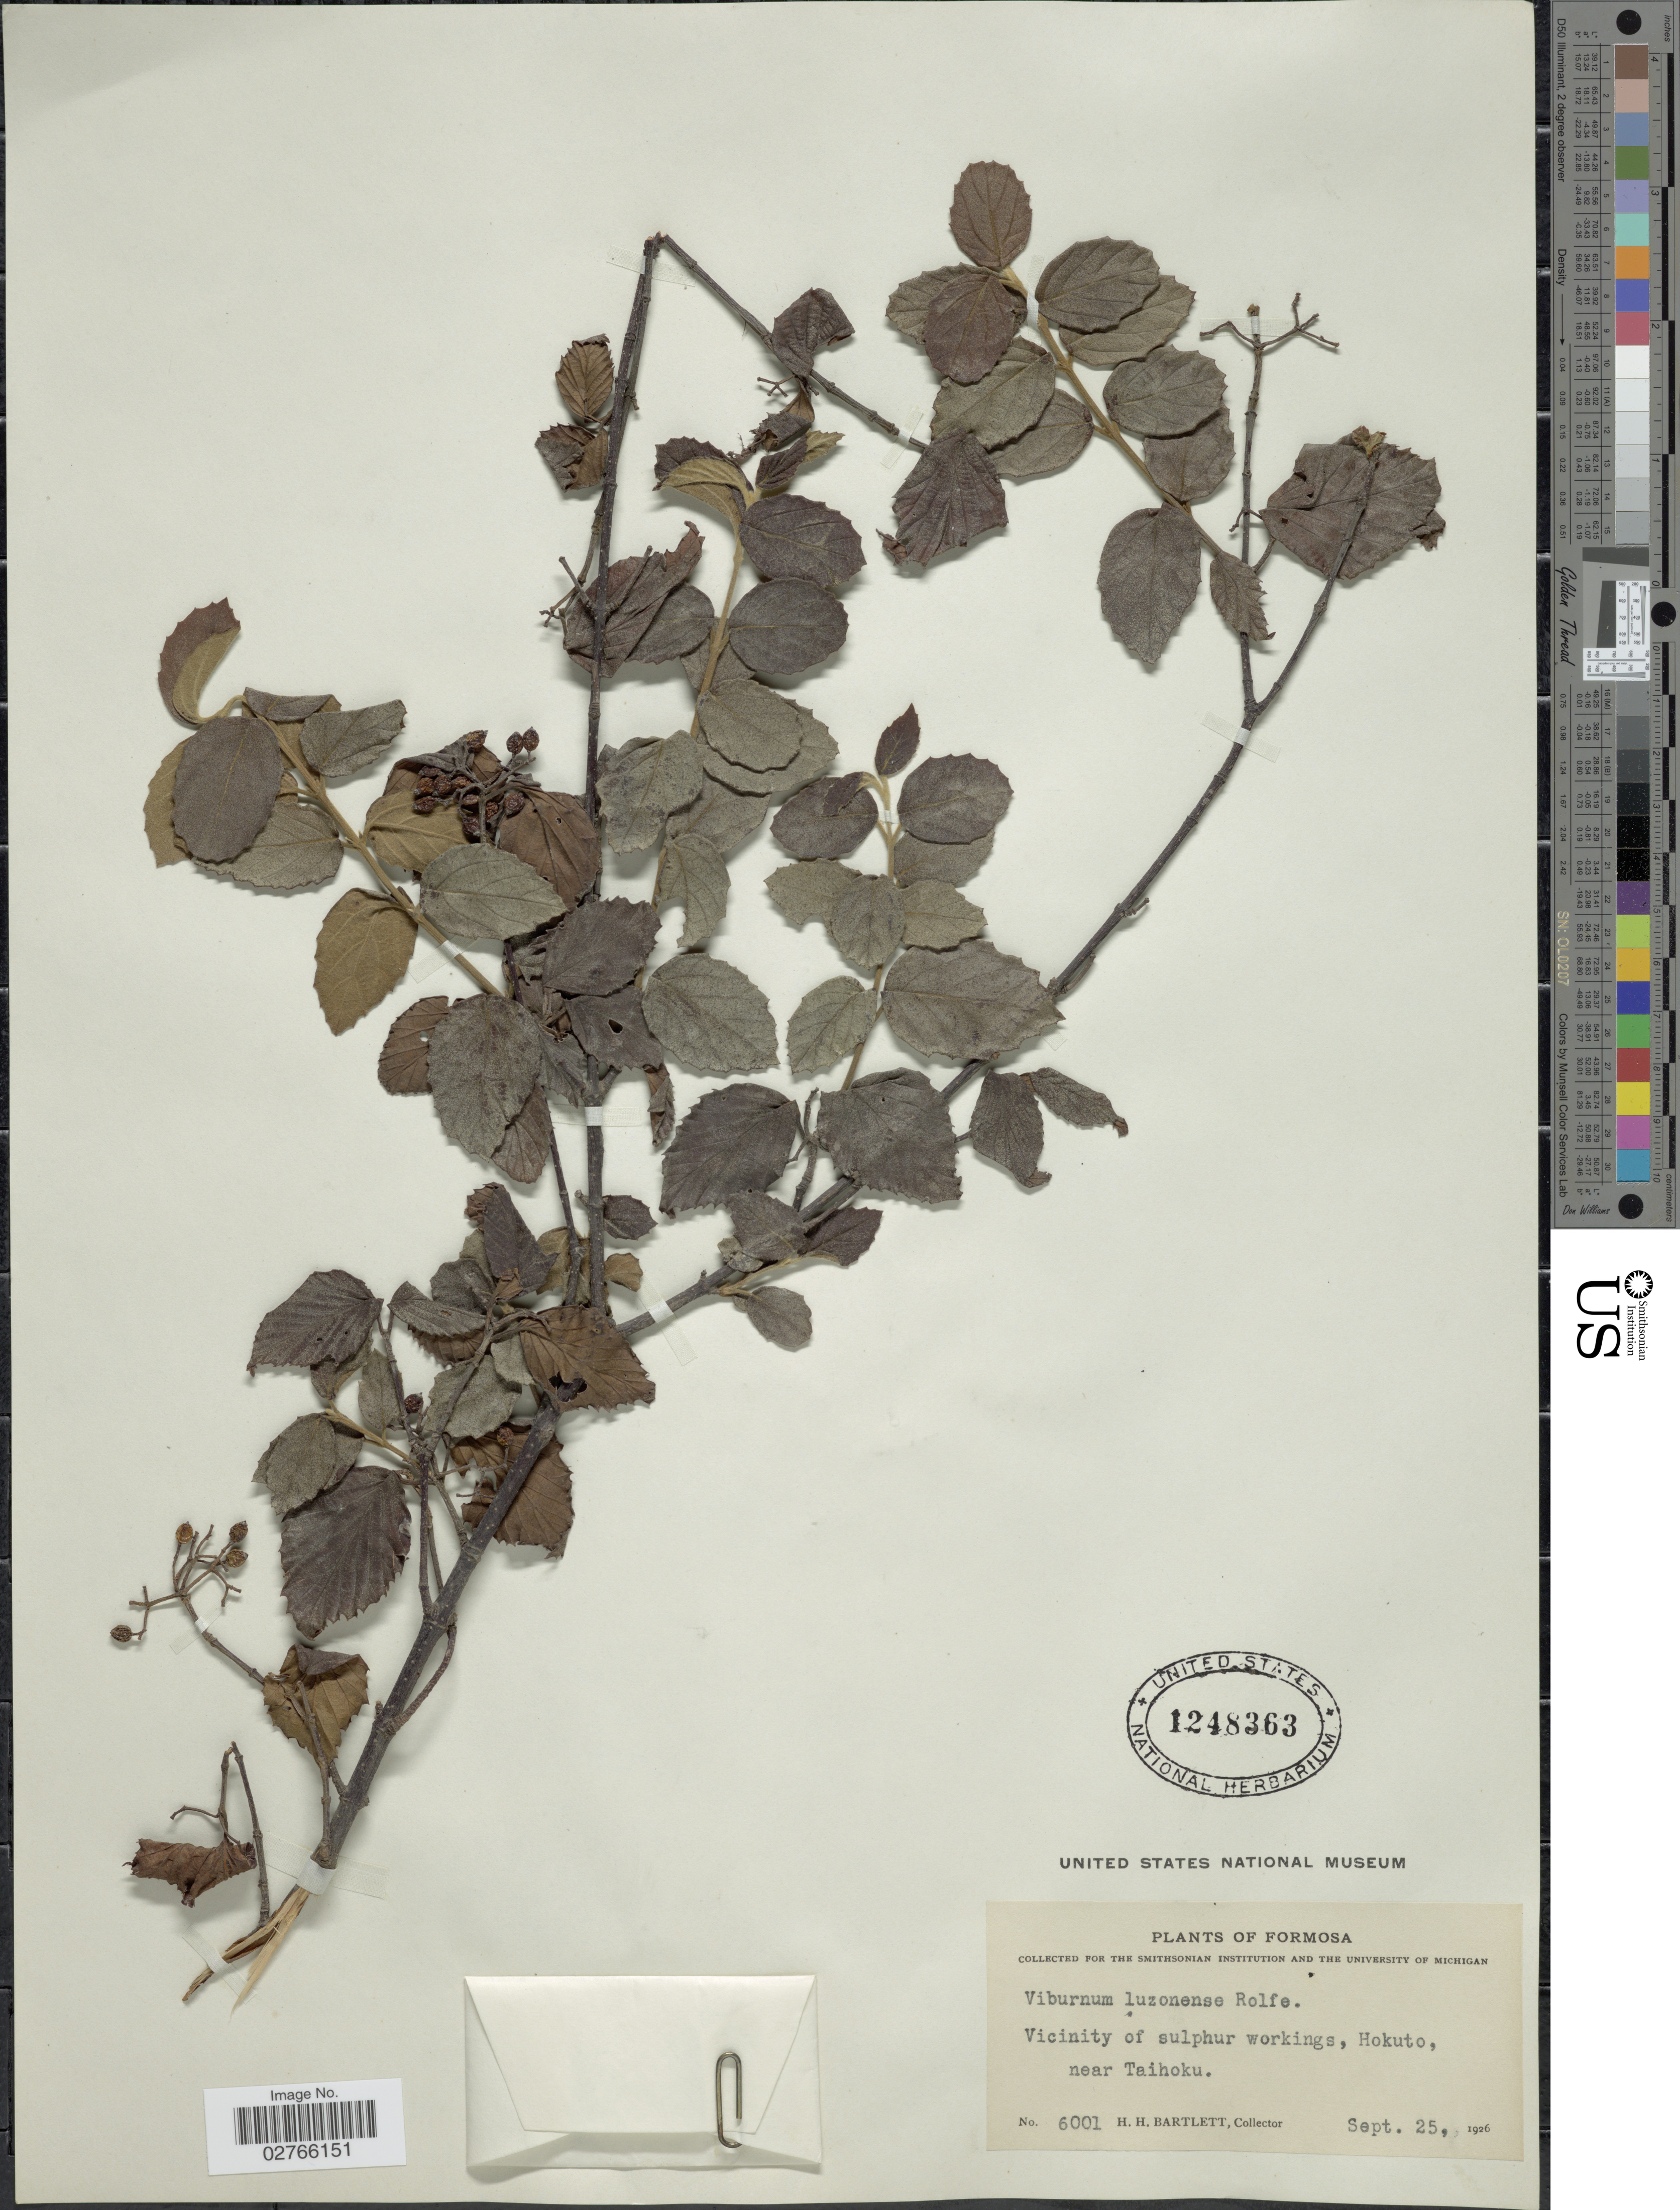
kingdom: Plantae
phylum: Tracheophyta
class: Magnoliopsida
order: Dipsacales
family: Viburnaceae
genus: Viburnum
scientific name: Viburnum luzonicum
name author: Rolfe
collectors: H. H. Bartlett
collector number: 6001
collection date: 1926-09-25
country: Taiwan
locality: Formosa, Vicinity of sulphur workings, Hokuto, near Taihoku.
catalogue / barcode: US 1248363